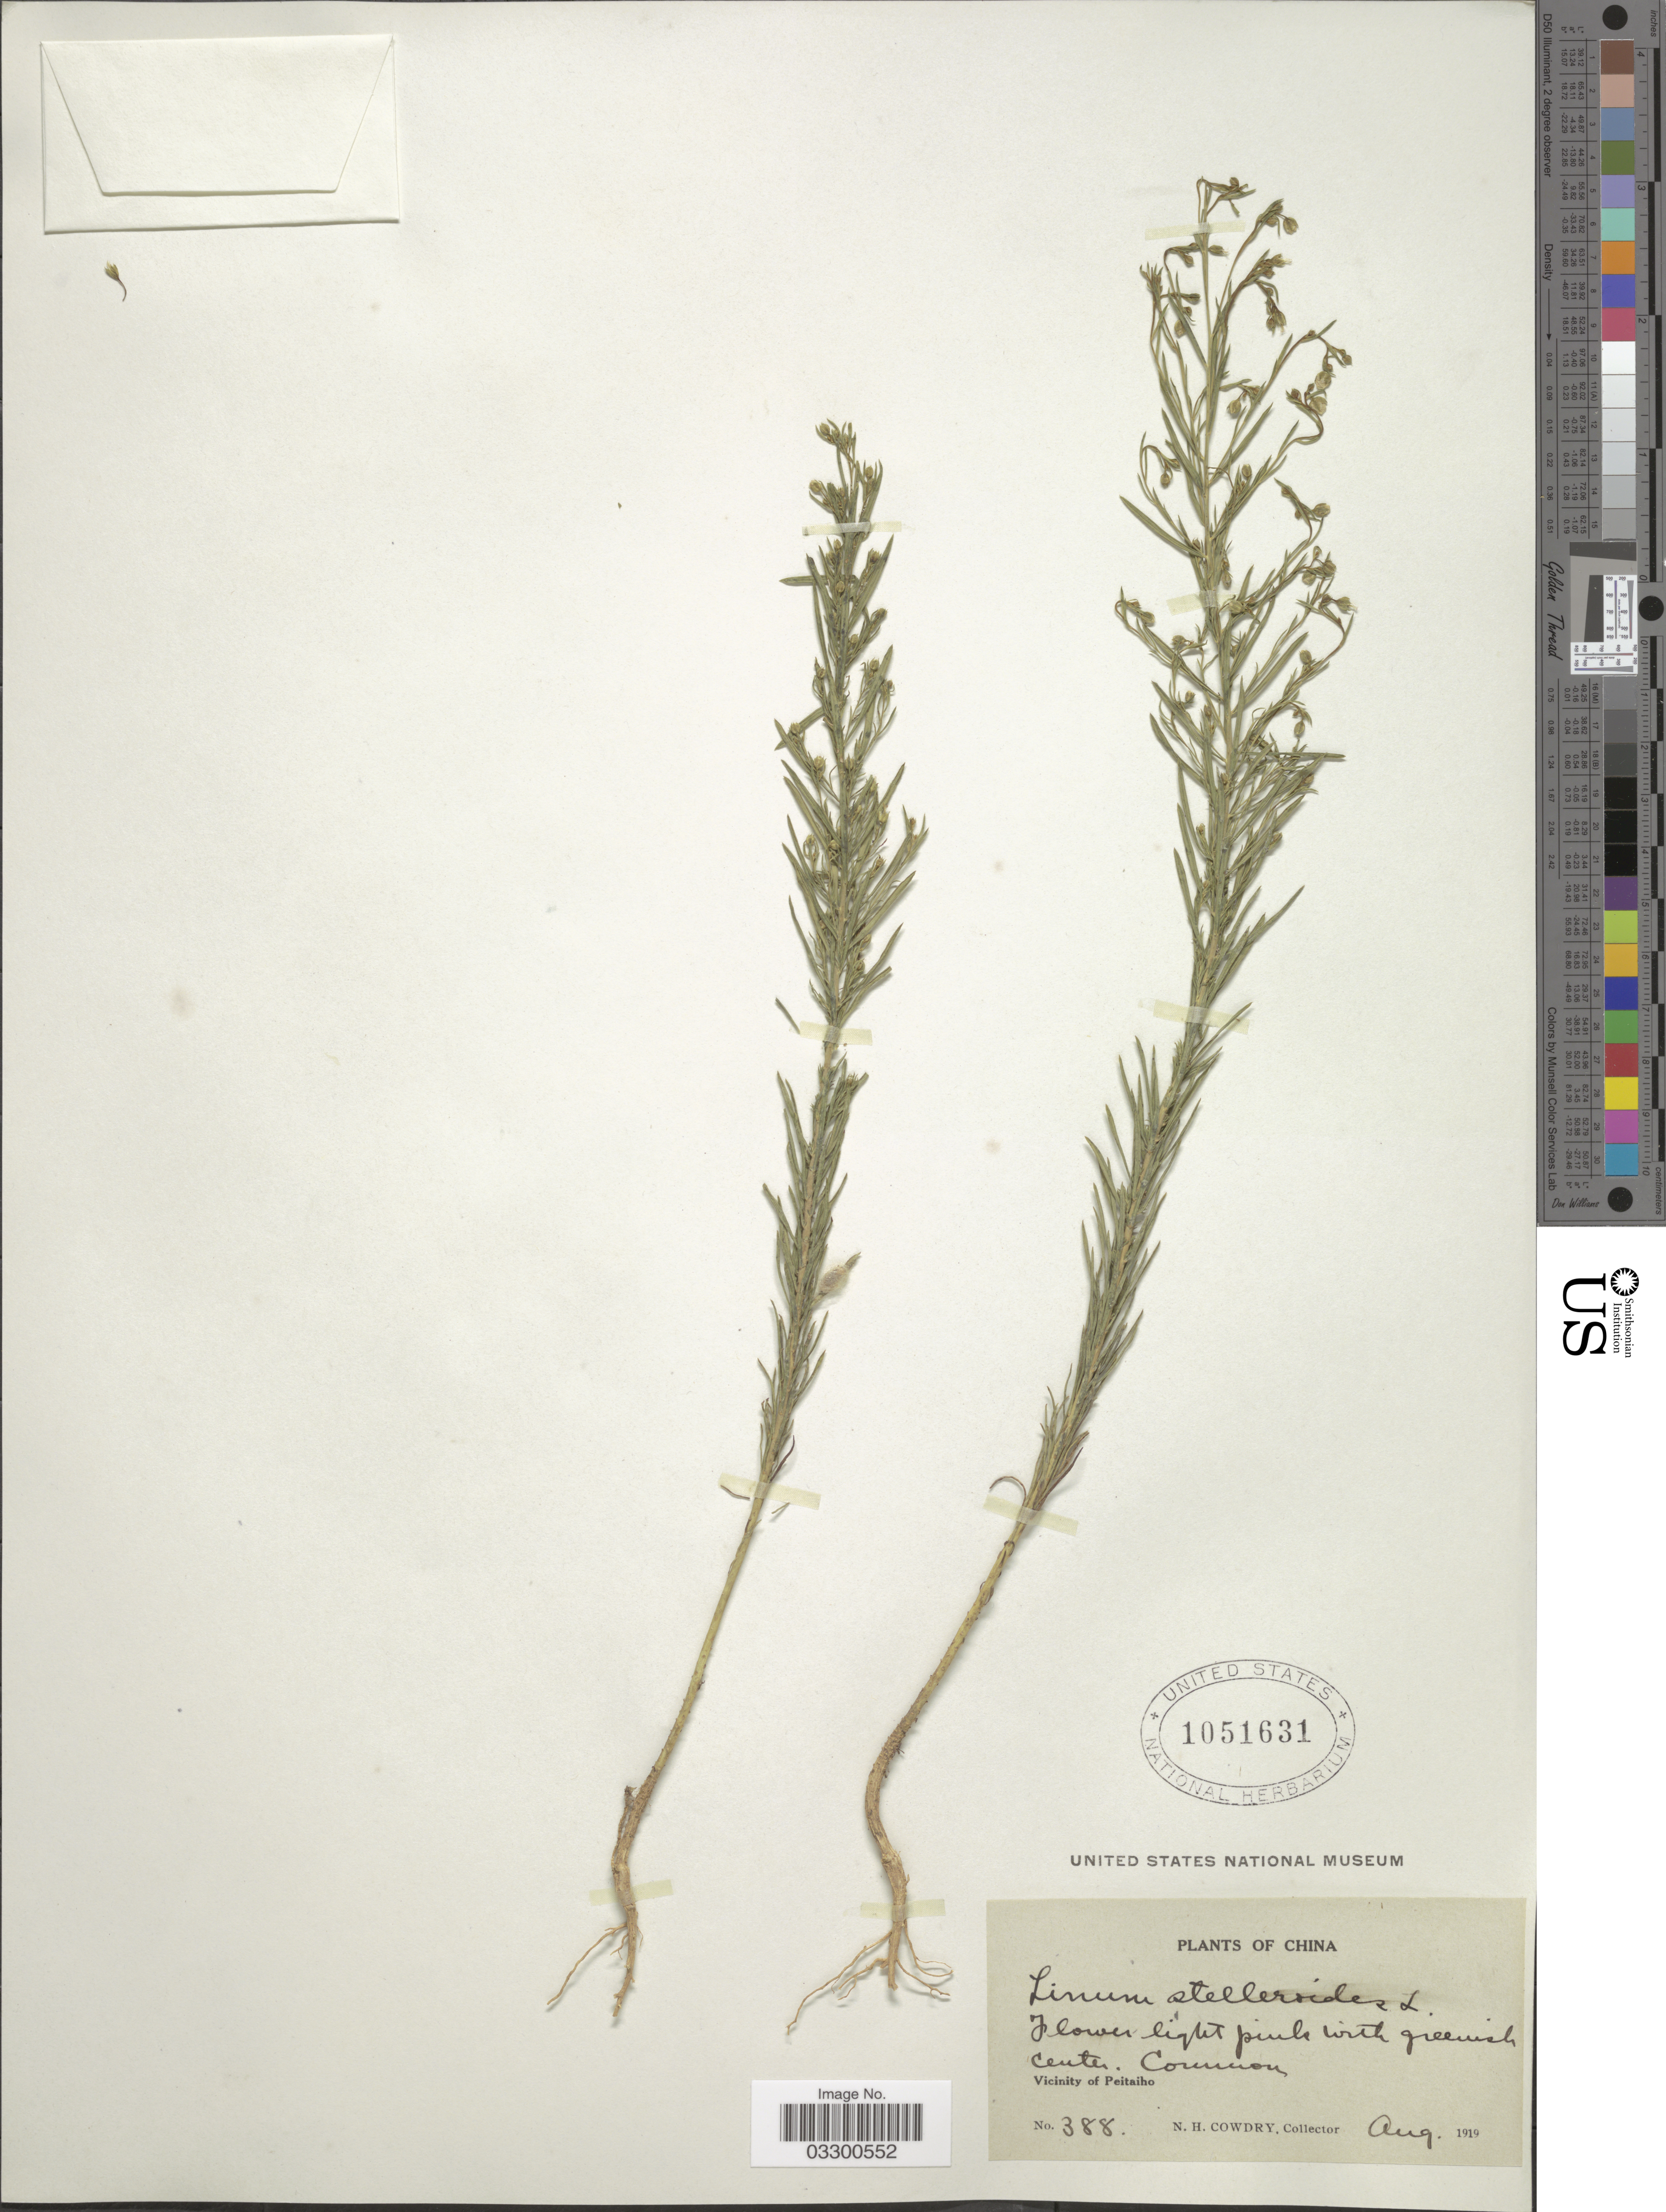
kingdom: Plantae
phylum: Tracheophyta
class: Magnoliopsida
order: Malpighiales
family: Linaceae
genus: Linum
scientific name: Linum stelleroides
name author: Planch.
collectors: N. H. Cowdry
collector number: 388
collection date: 1919-08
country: China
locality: Vicinity of Peitaiho.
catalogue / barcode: US 1051631